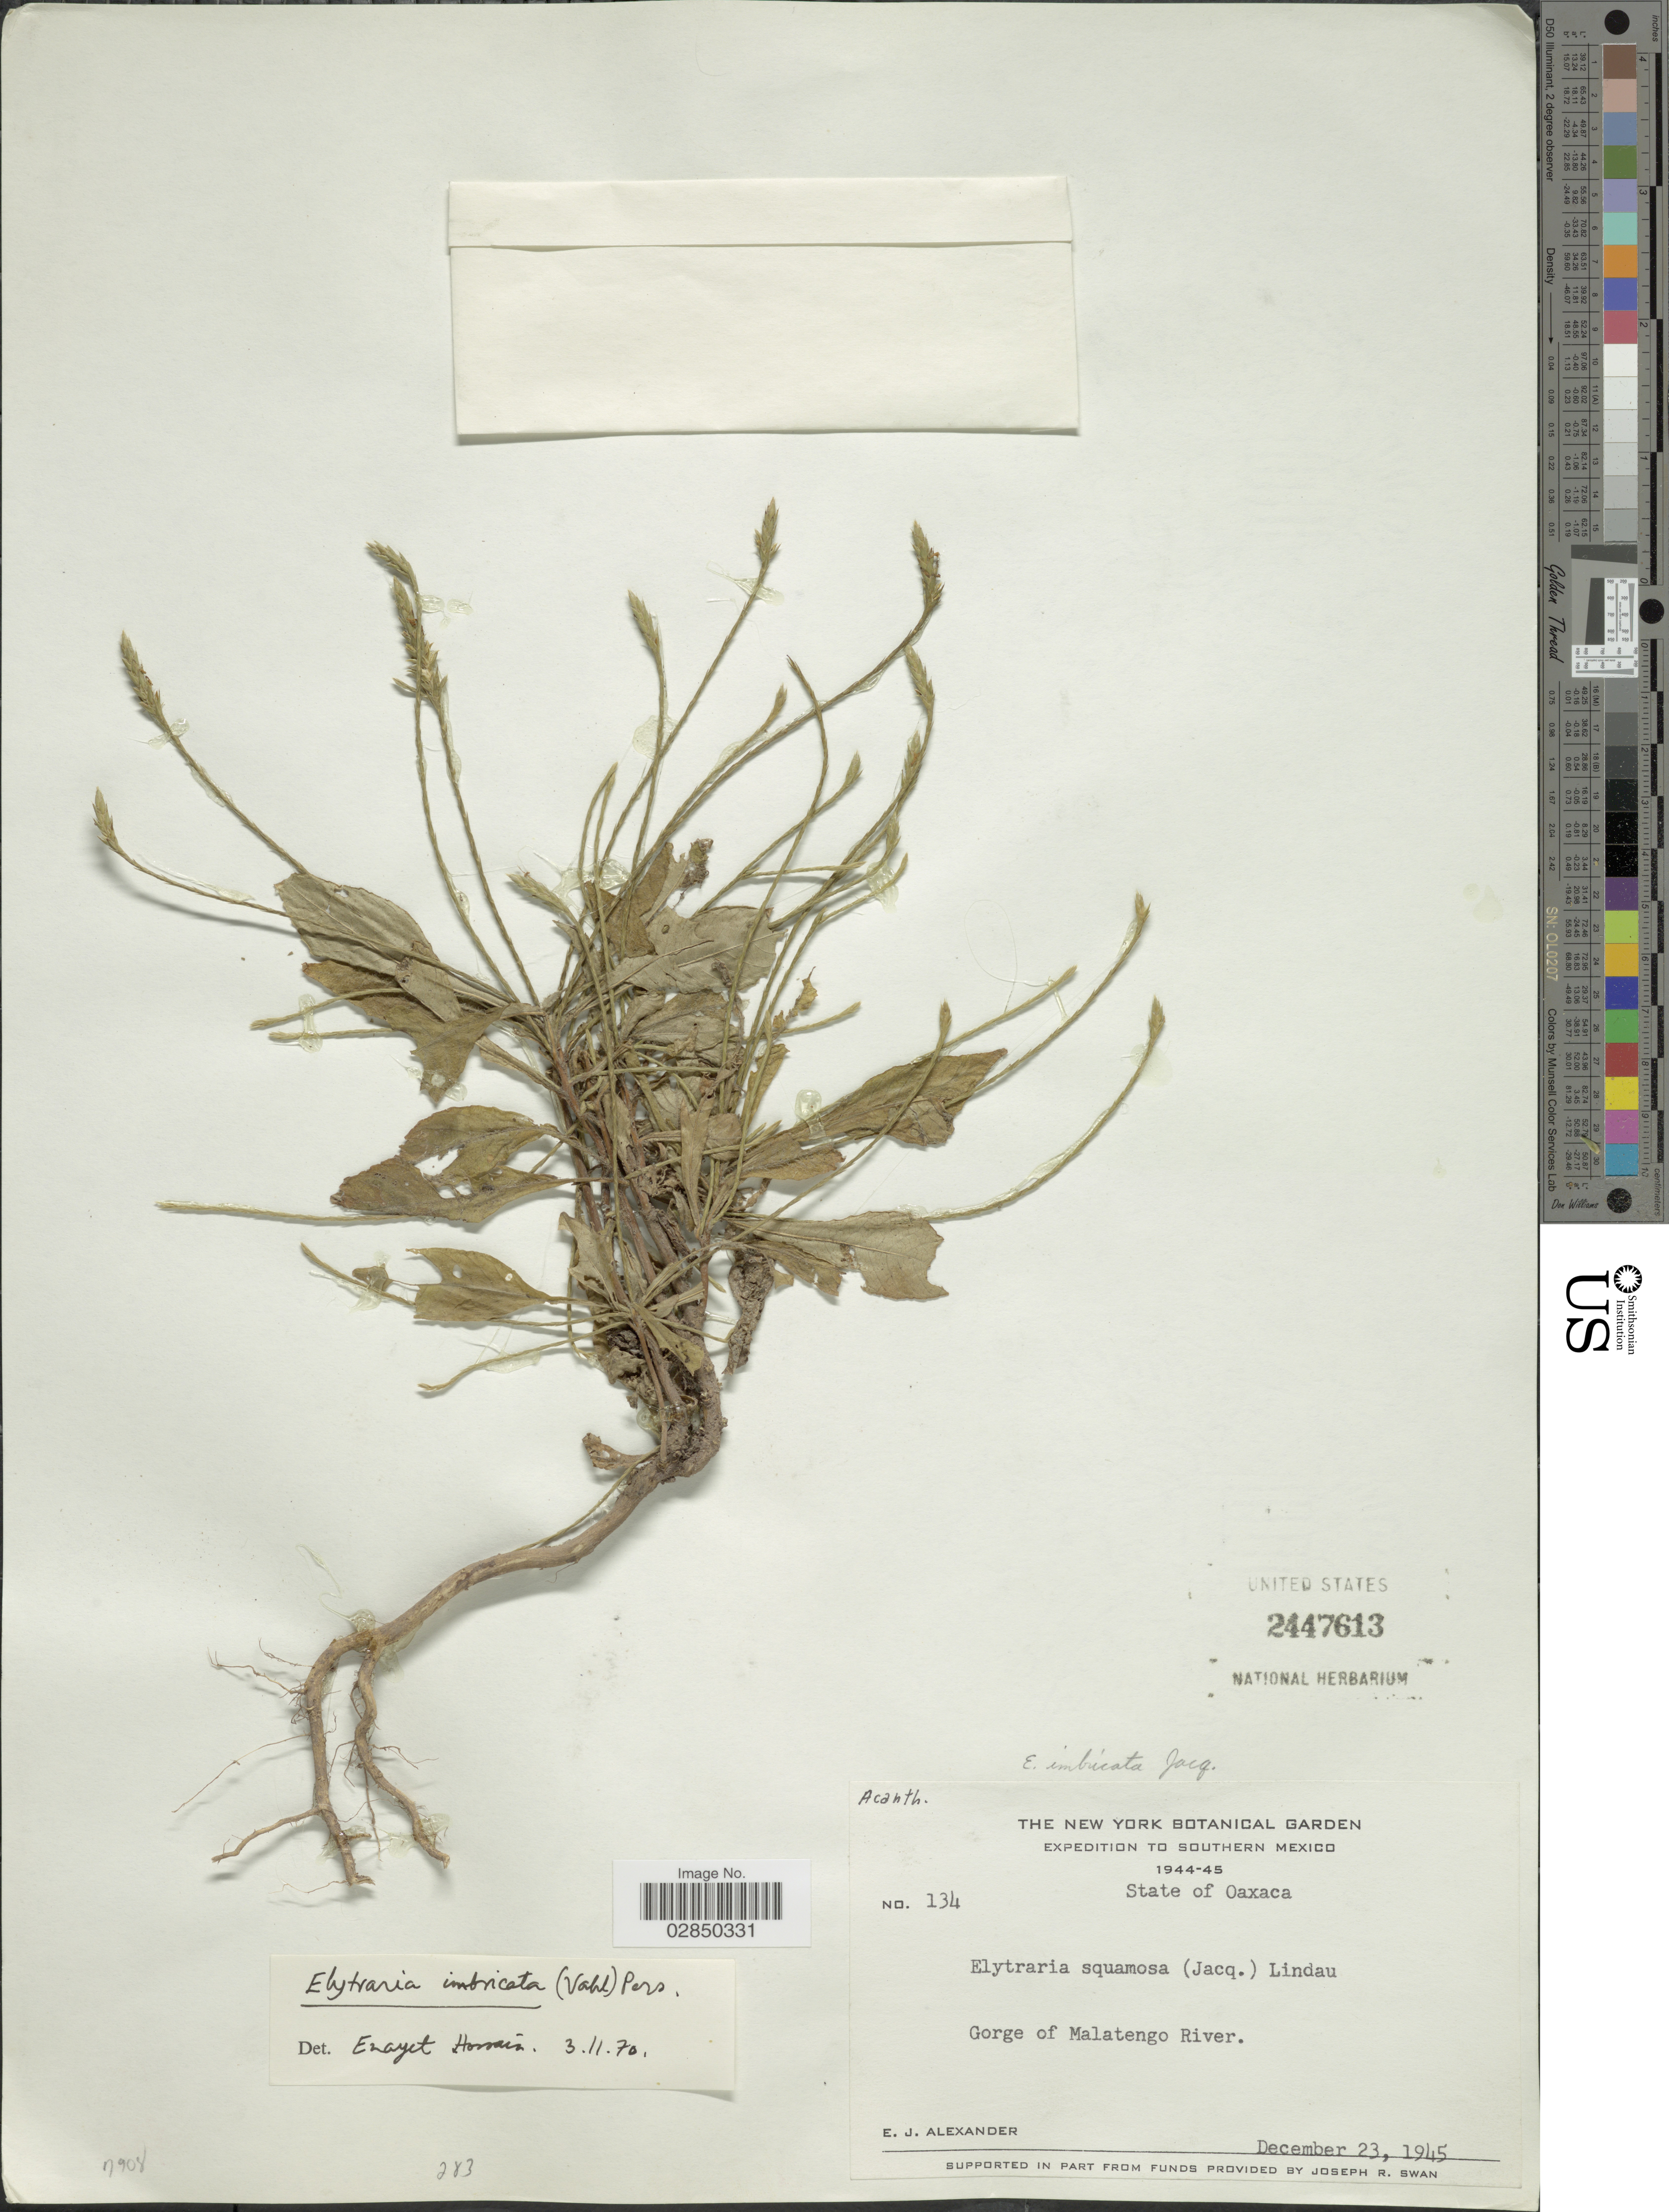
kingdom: Plantae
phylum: Tracheophyta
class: Magnoliopsida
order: Lamiales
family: Acanthaceae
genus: Elytraria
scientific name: Elytraria imbricata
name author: (Vahl) Pers.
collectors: E. J. Alexander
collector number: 134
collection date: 1945-12-23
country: Mexico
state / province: Oaxaca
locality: Southern Mexico. Gorge of Malatengo River.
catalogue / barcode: US 2447613